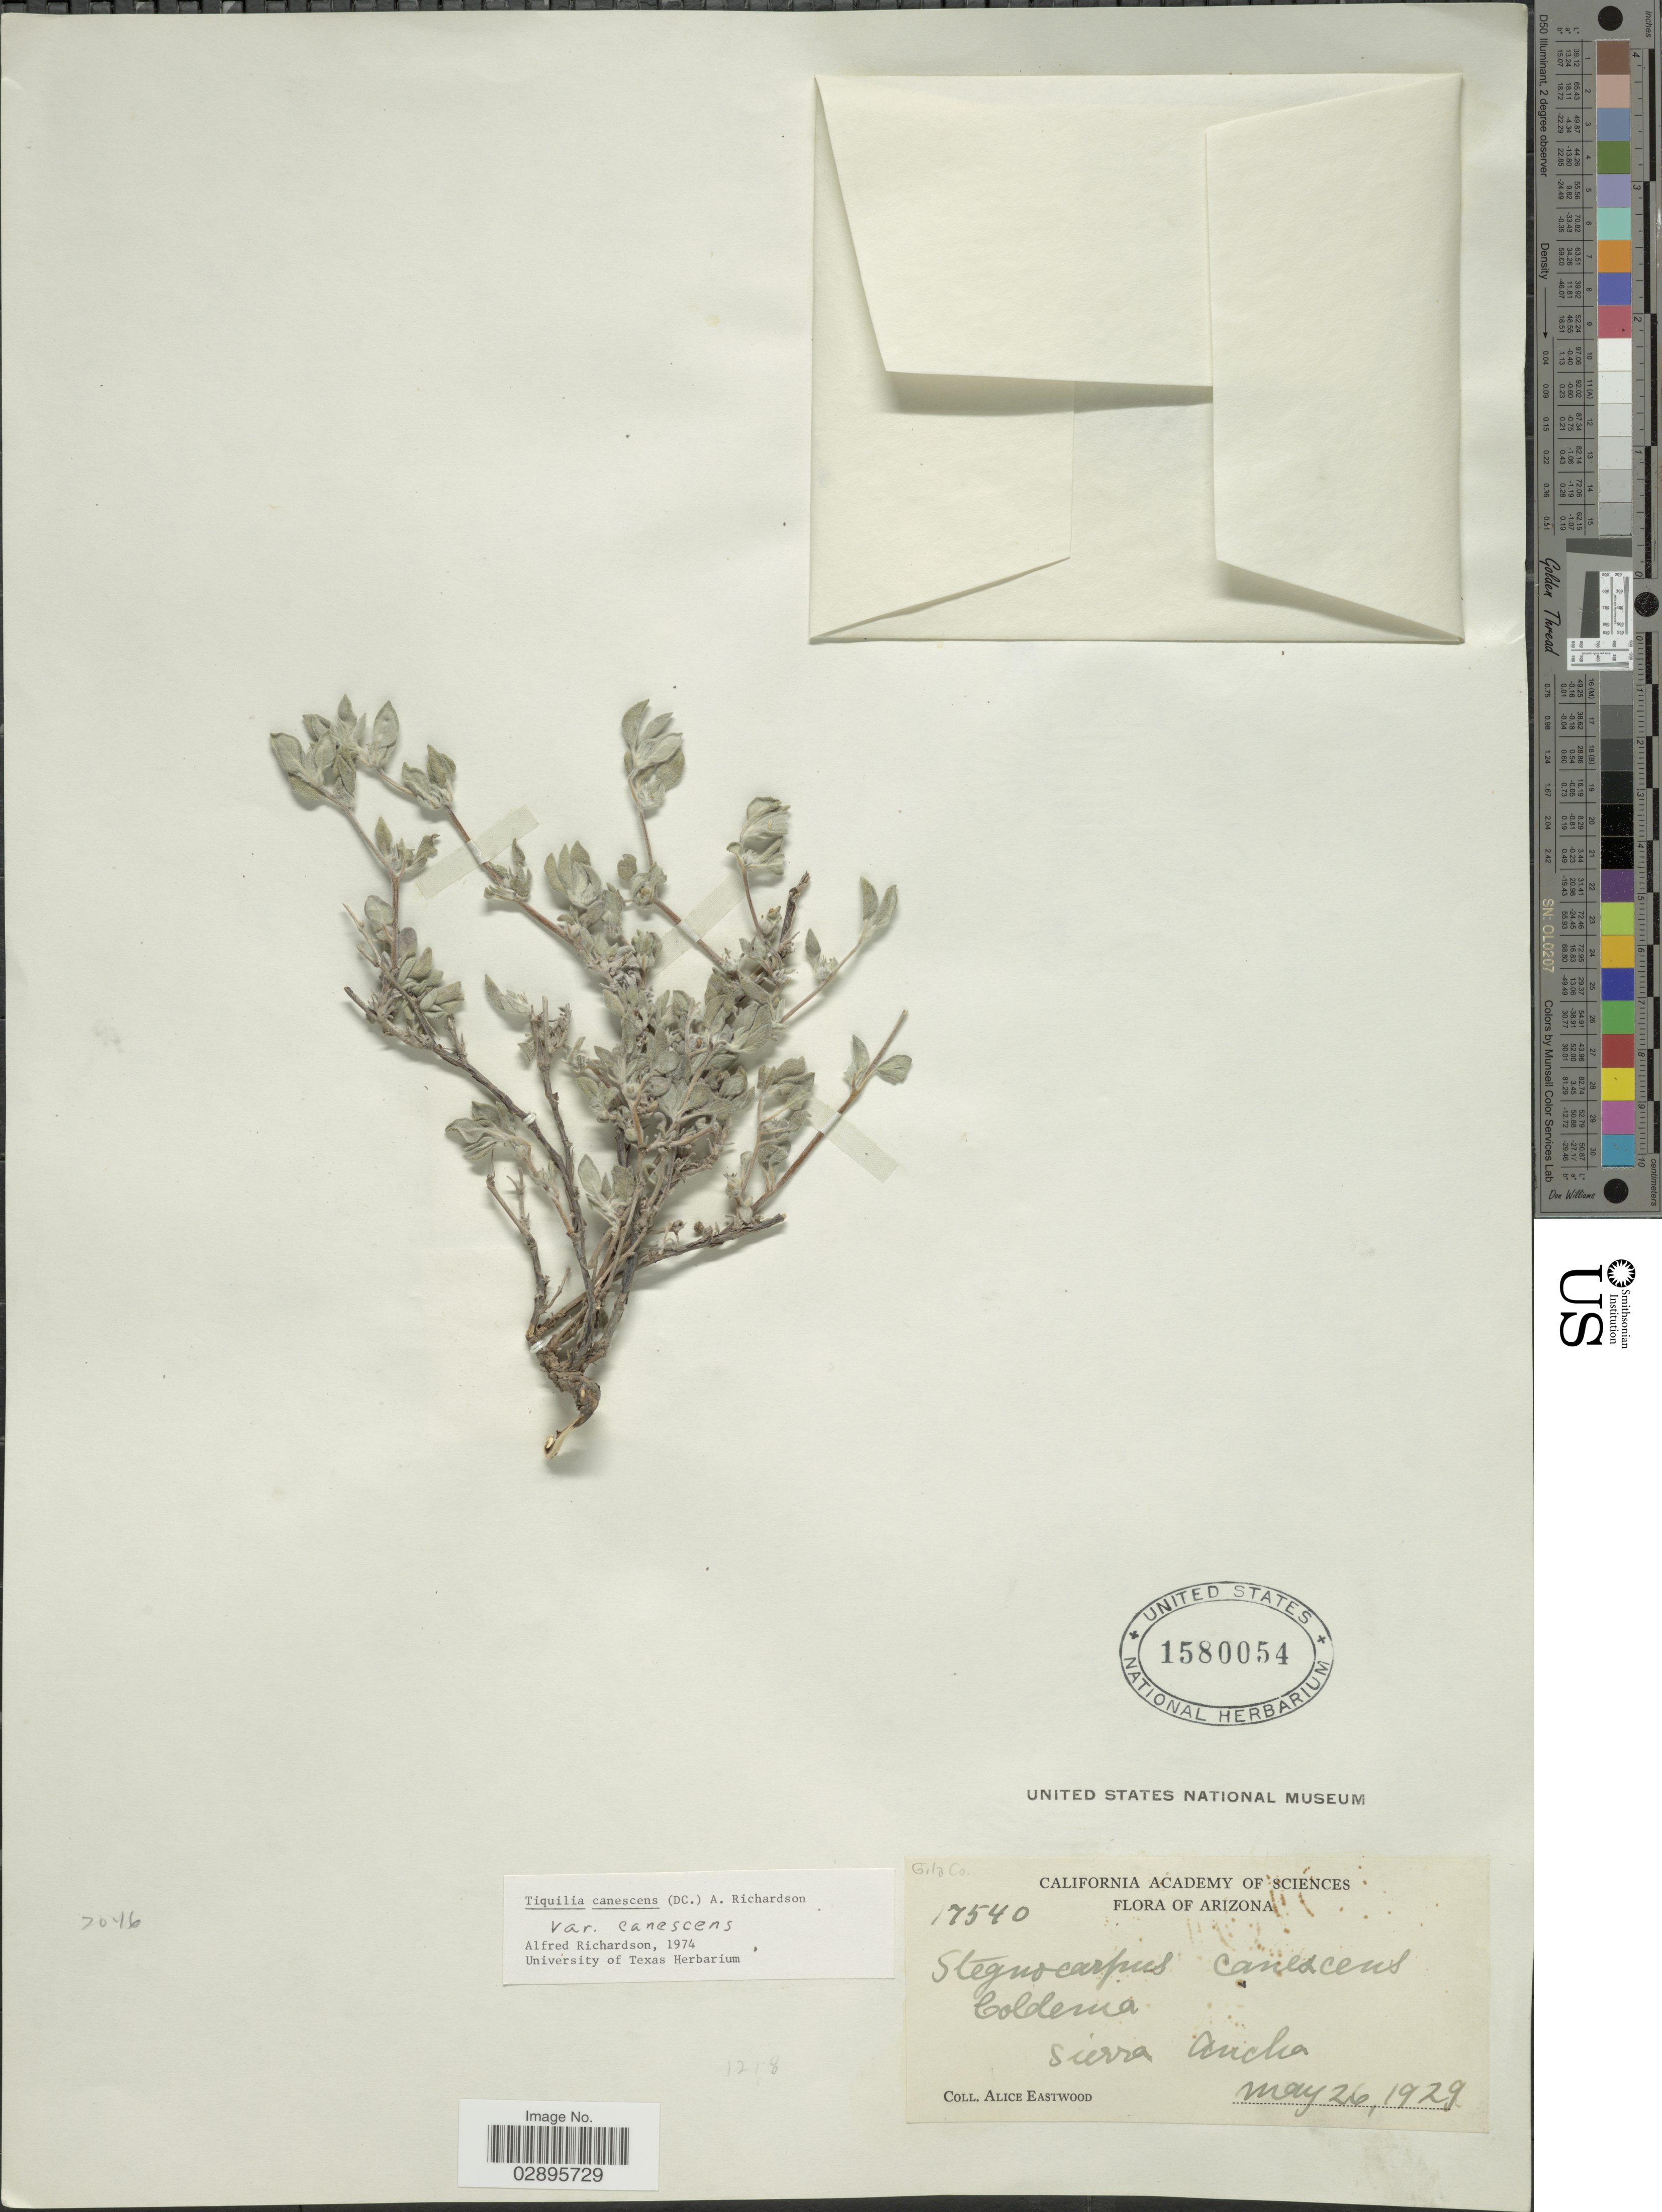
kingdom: Plantae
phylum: Tracheophyta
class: Magnoliopsida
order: Boraginales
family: Ehretiaceae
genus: Tiquilia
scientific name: Tiquilia canescens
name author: (A. DC.) A.T. Richardson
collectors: A. Eastwood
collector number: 17540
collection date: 1929-05-26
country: United States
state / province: Arizona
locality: Gila Co., Sierra Ancha.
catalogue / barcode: US 1580054